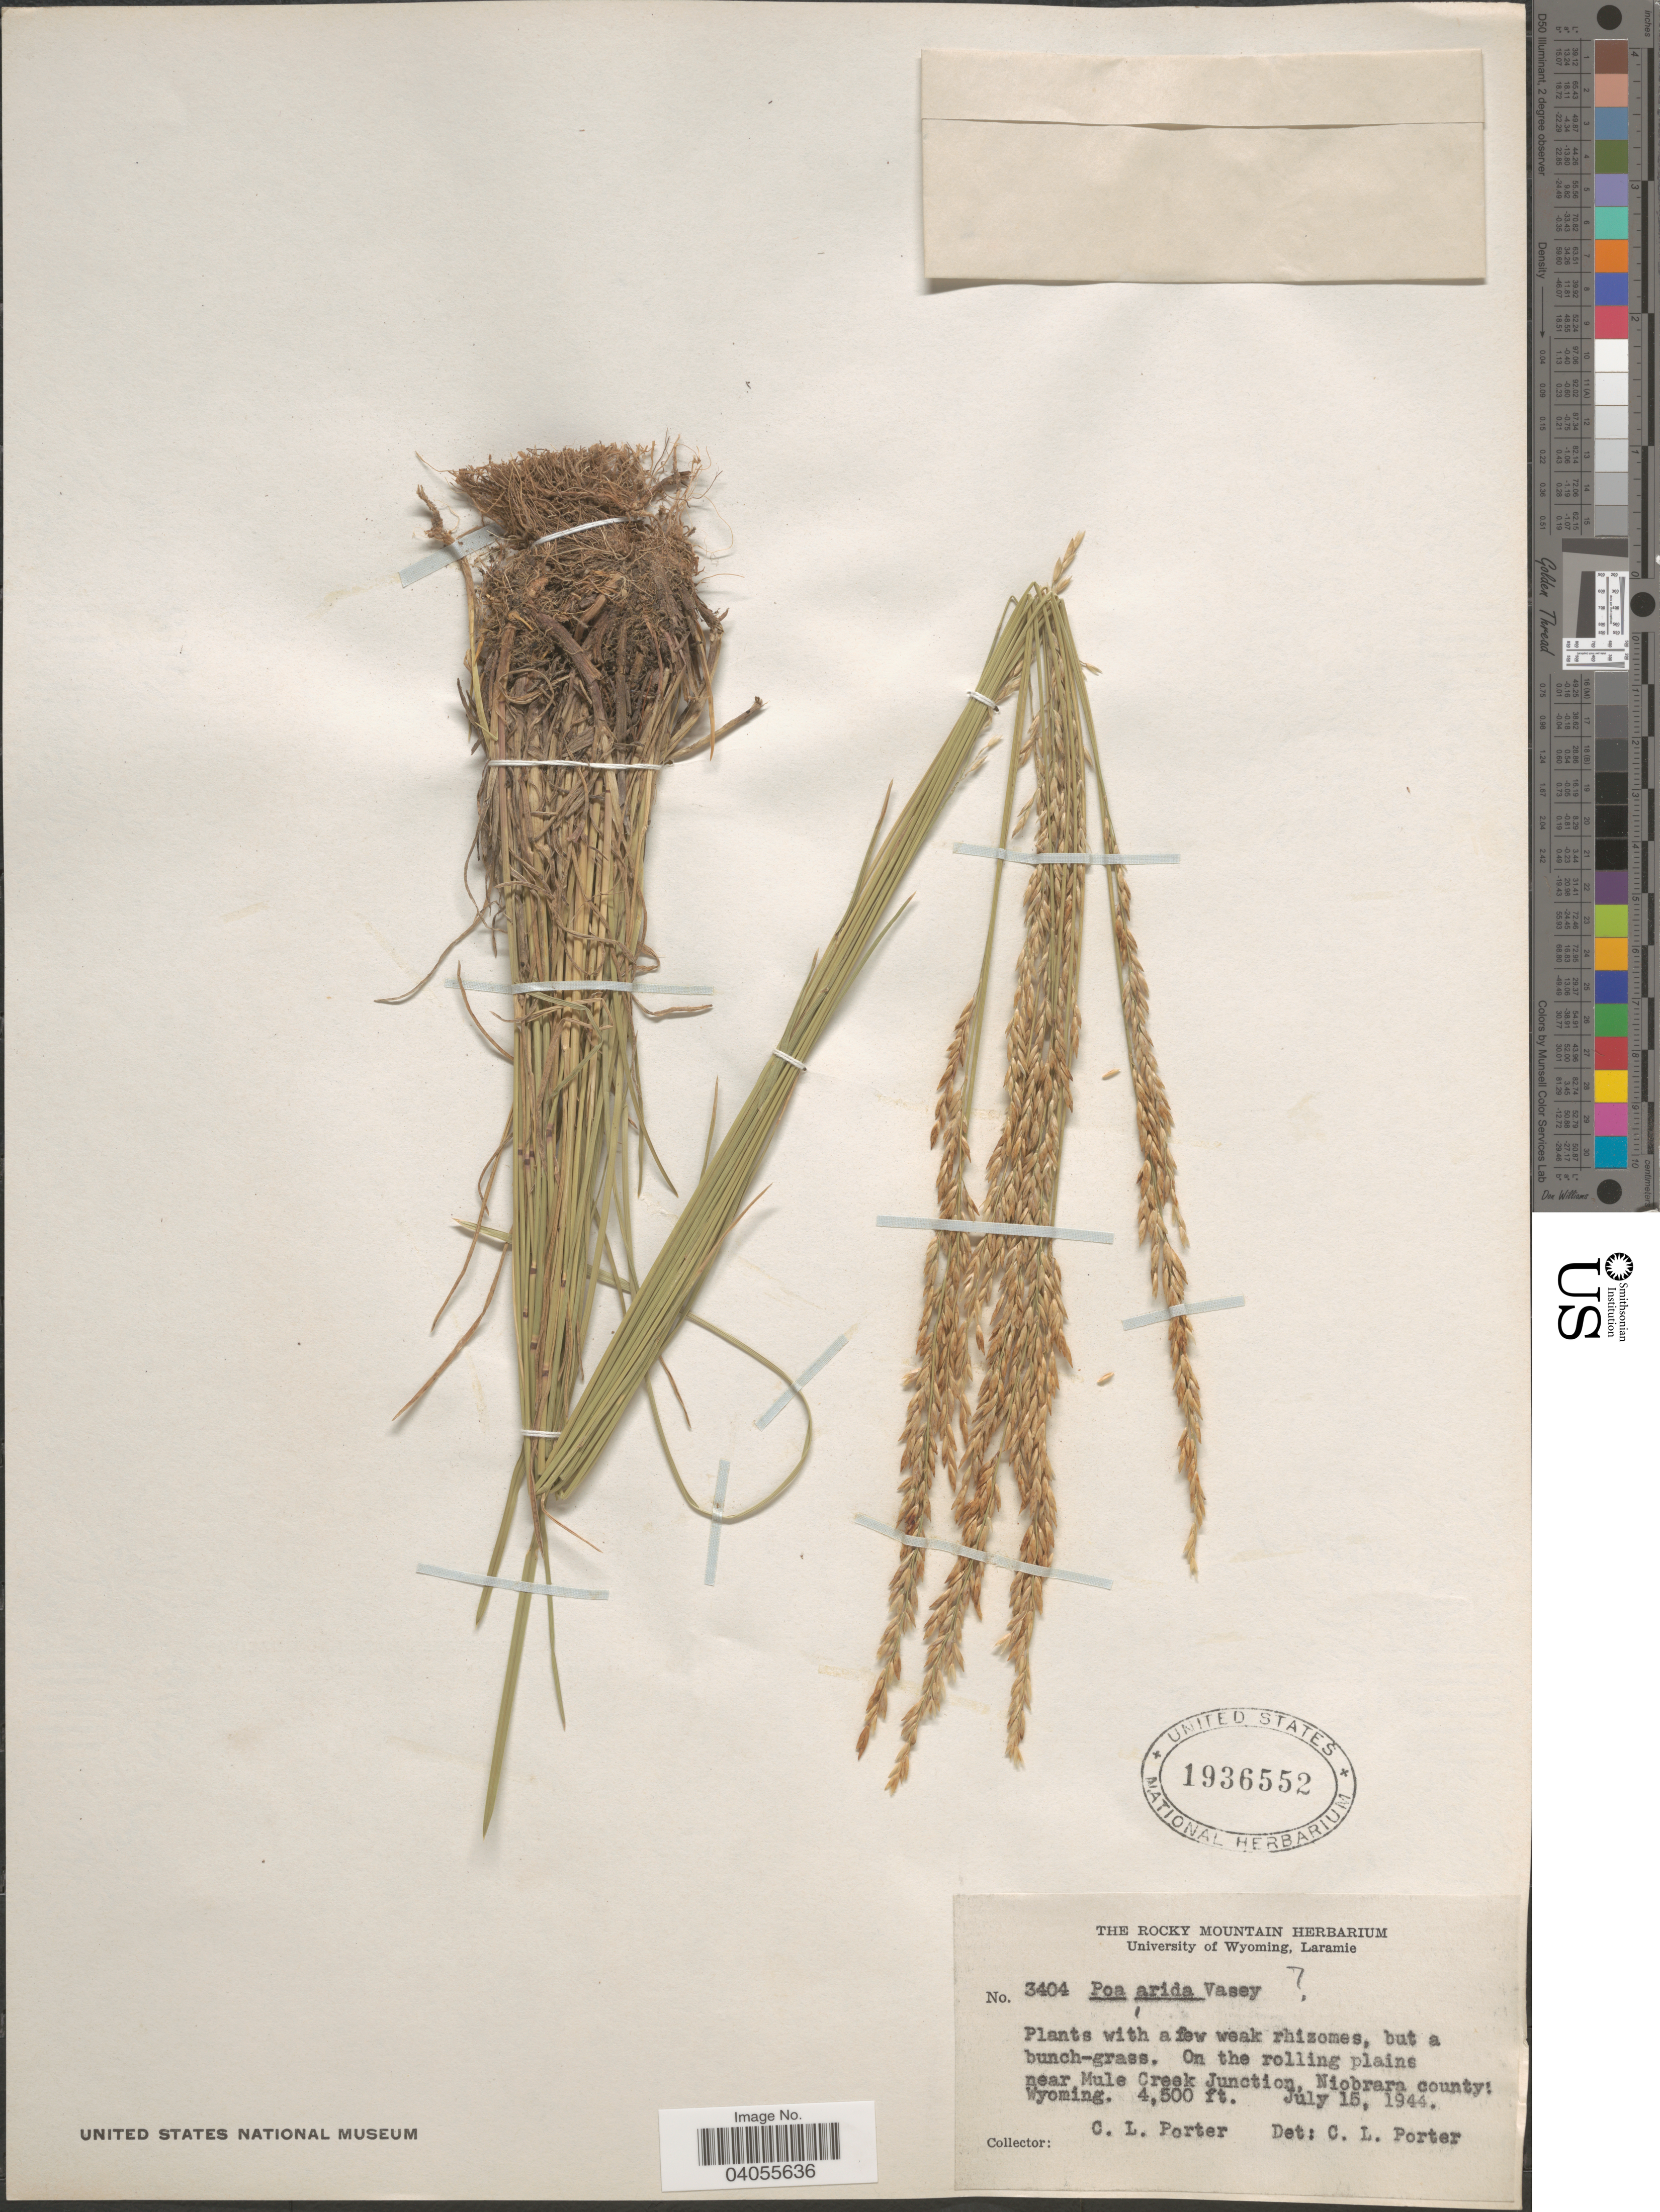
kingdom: Plantae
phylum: Tracheophyta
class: Liliopsida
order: Poales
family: Poaceae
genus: Poa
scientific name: Poa arida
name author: Vasey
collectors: C. L. Porter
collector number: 3404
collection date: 1944-07-15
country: United States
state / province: Wyoming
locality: On the rolling plains near Mule Creek Junction, Niobrara county.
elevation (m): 1372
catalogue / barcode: US 1936552